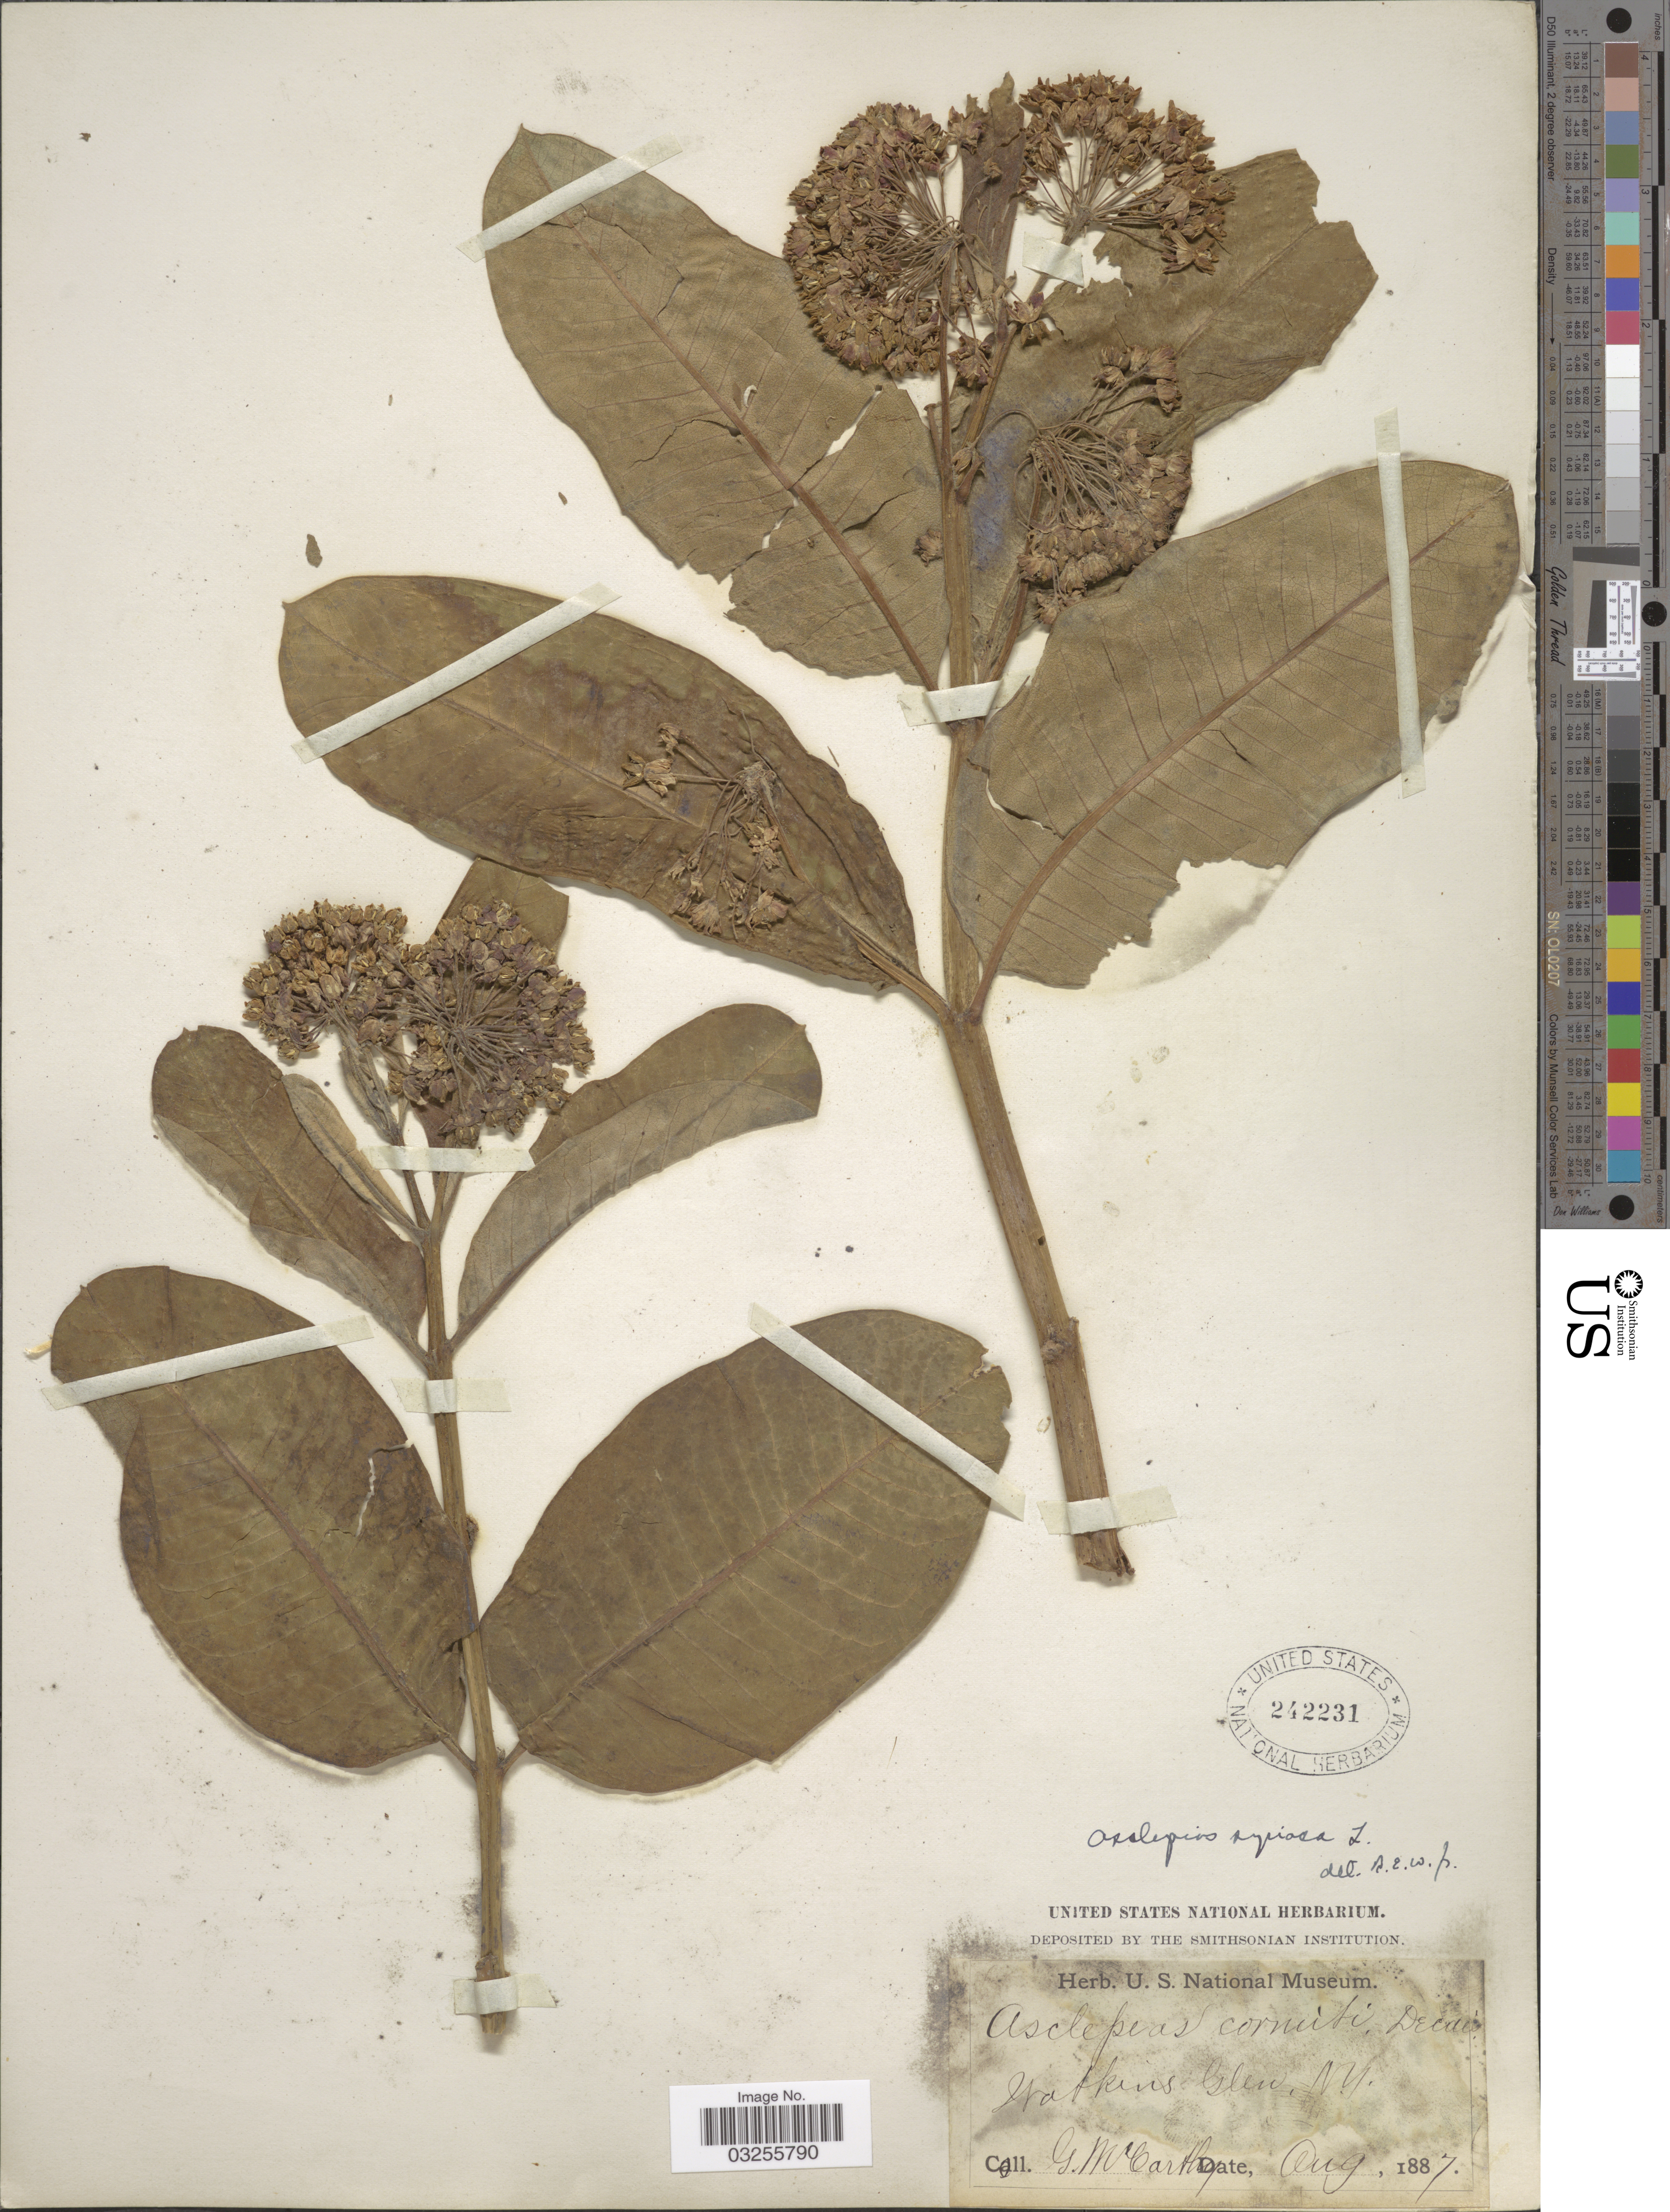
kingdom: Plantae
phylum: Tracheophyta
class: Magnoliopsida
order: Gentianales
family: Apocynaceae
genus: Asclepias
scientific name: Asclepias syriaca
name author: L.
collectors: G. M. McCarthy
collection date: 1887-08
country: United States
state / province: New York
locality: Watkins Glen.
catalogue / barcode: US 242231